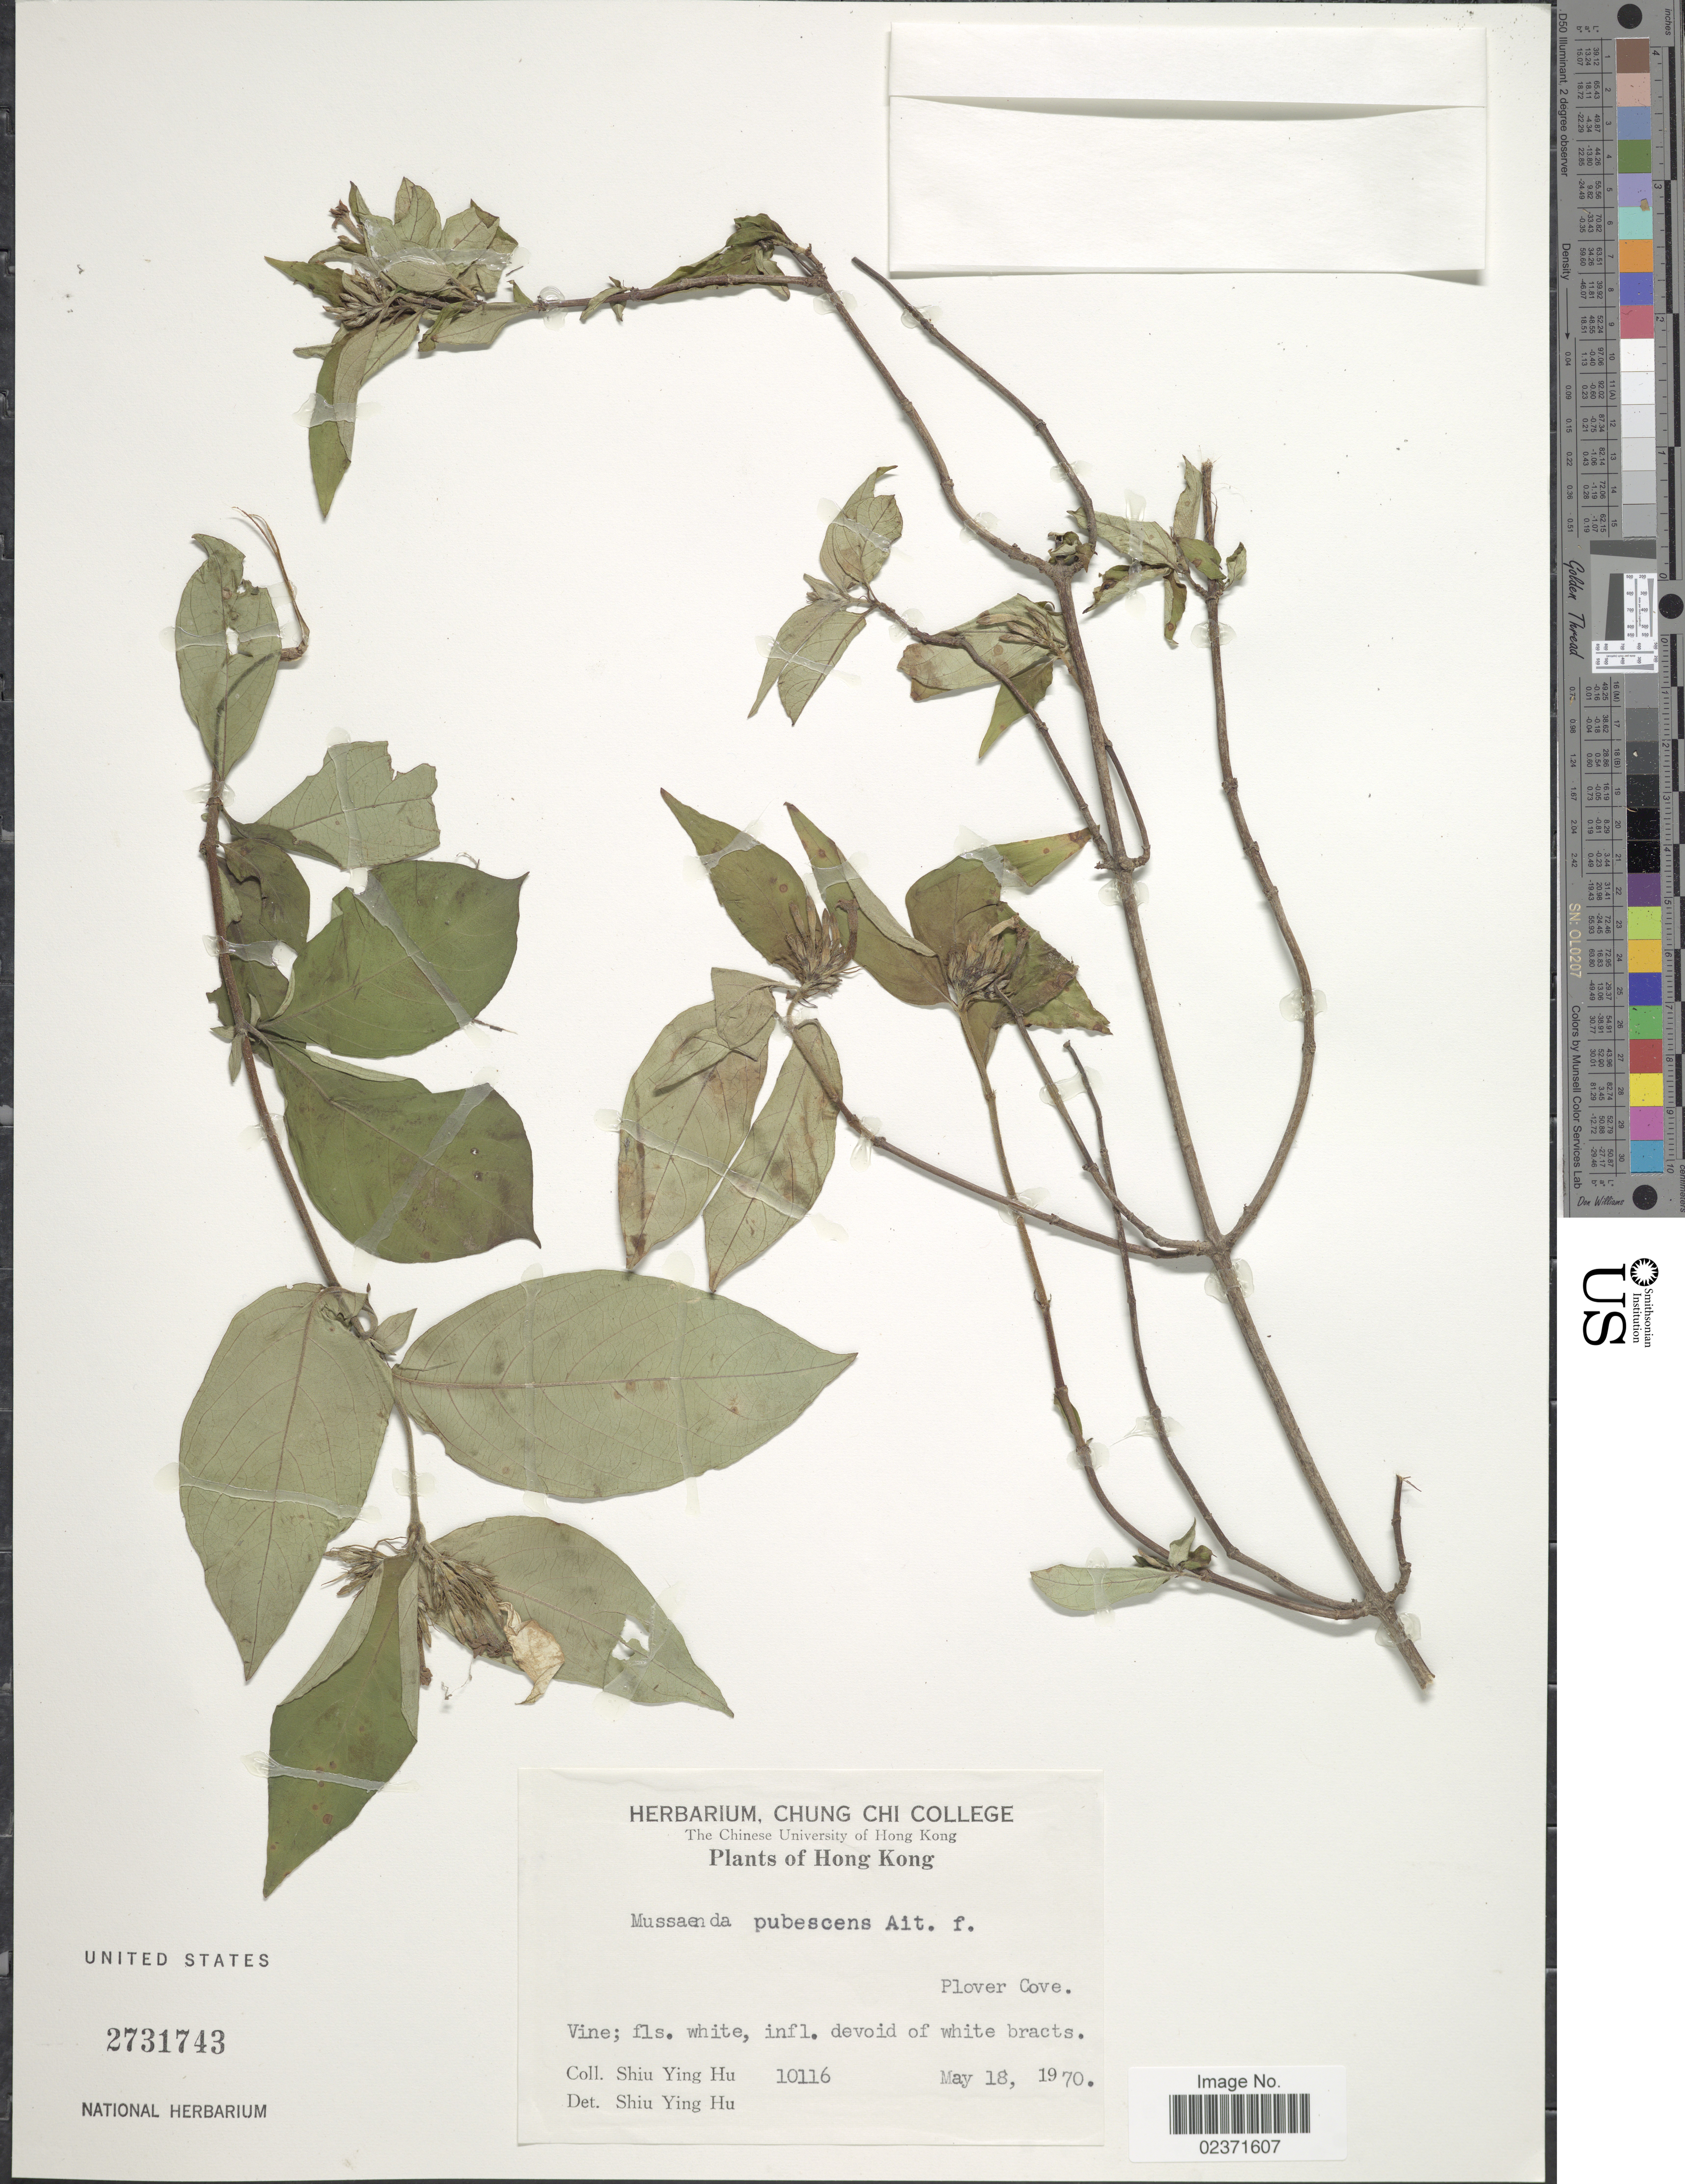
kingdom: Plantae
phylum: Tracheophyta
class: Magnoliopsida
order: Gentianales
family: Rubiaceae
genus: Mussaenda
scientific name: Mussaenda pubescens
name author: W.T. Aiton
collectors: S. Y. Hu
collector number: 10116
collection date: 1970-05-18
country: China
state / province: Hong Kong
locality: Plover Cove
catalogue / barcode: US 2731743